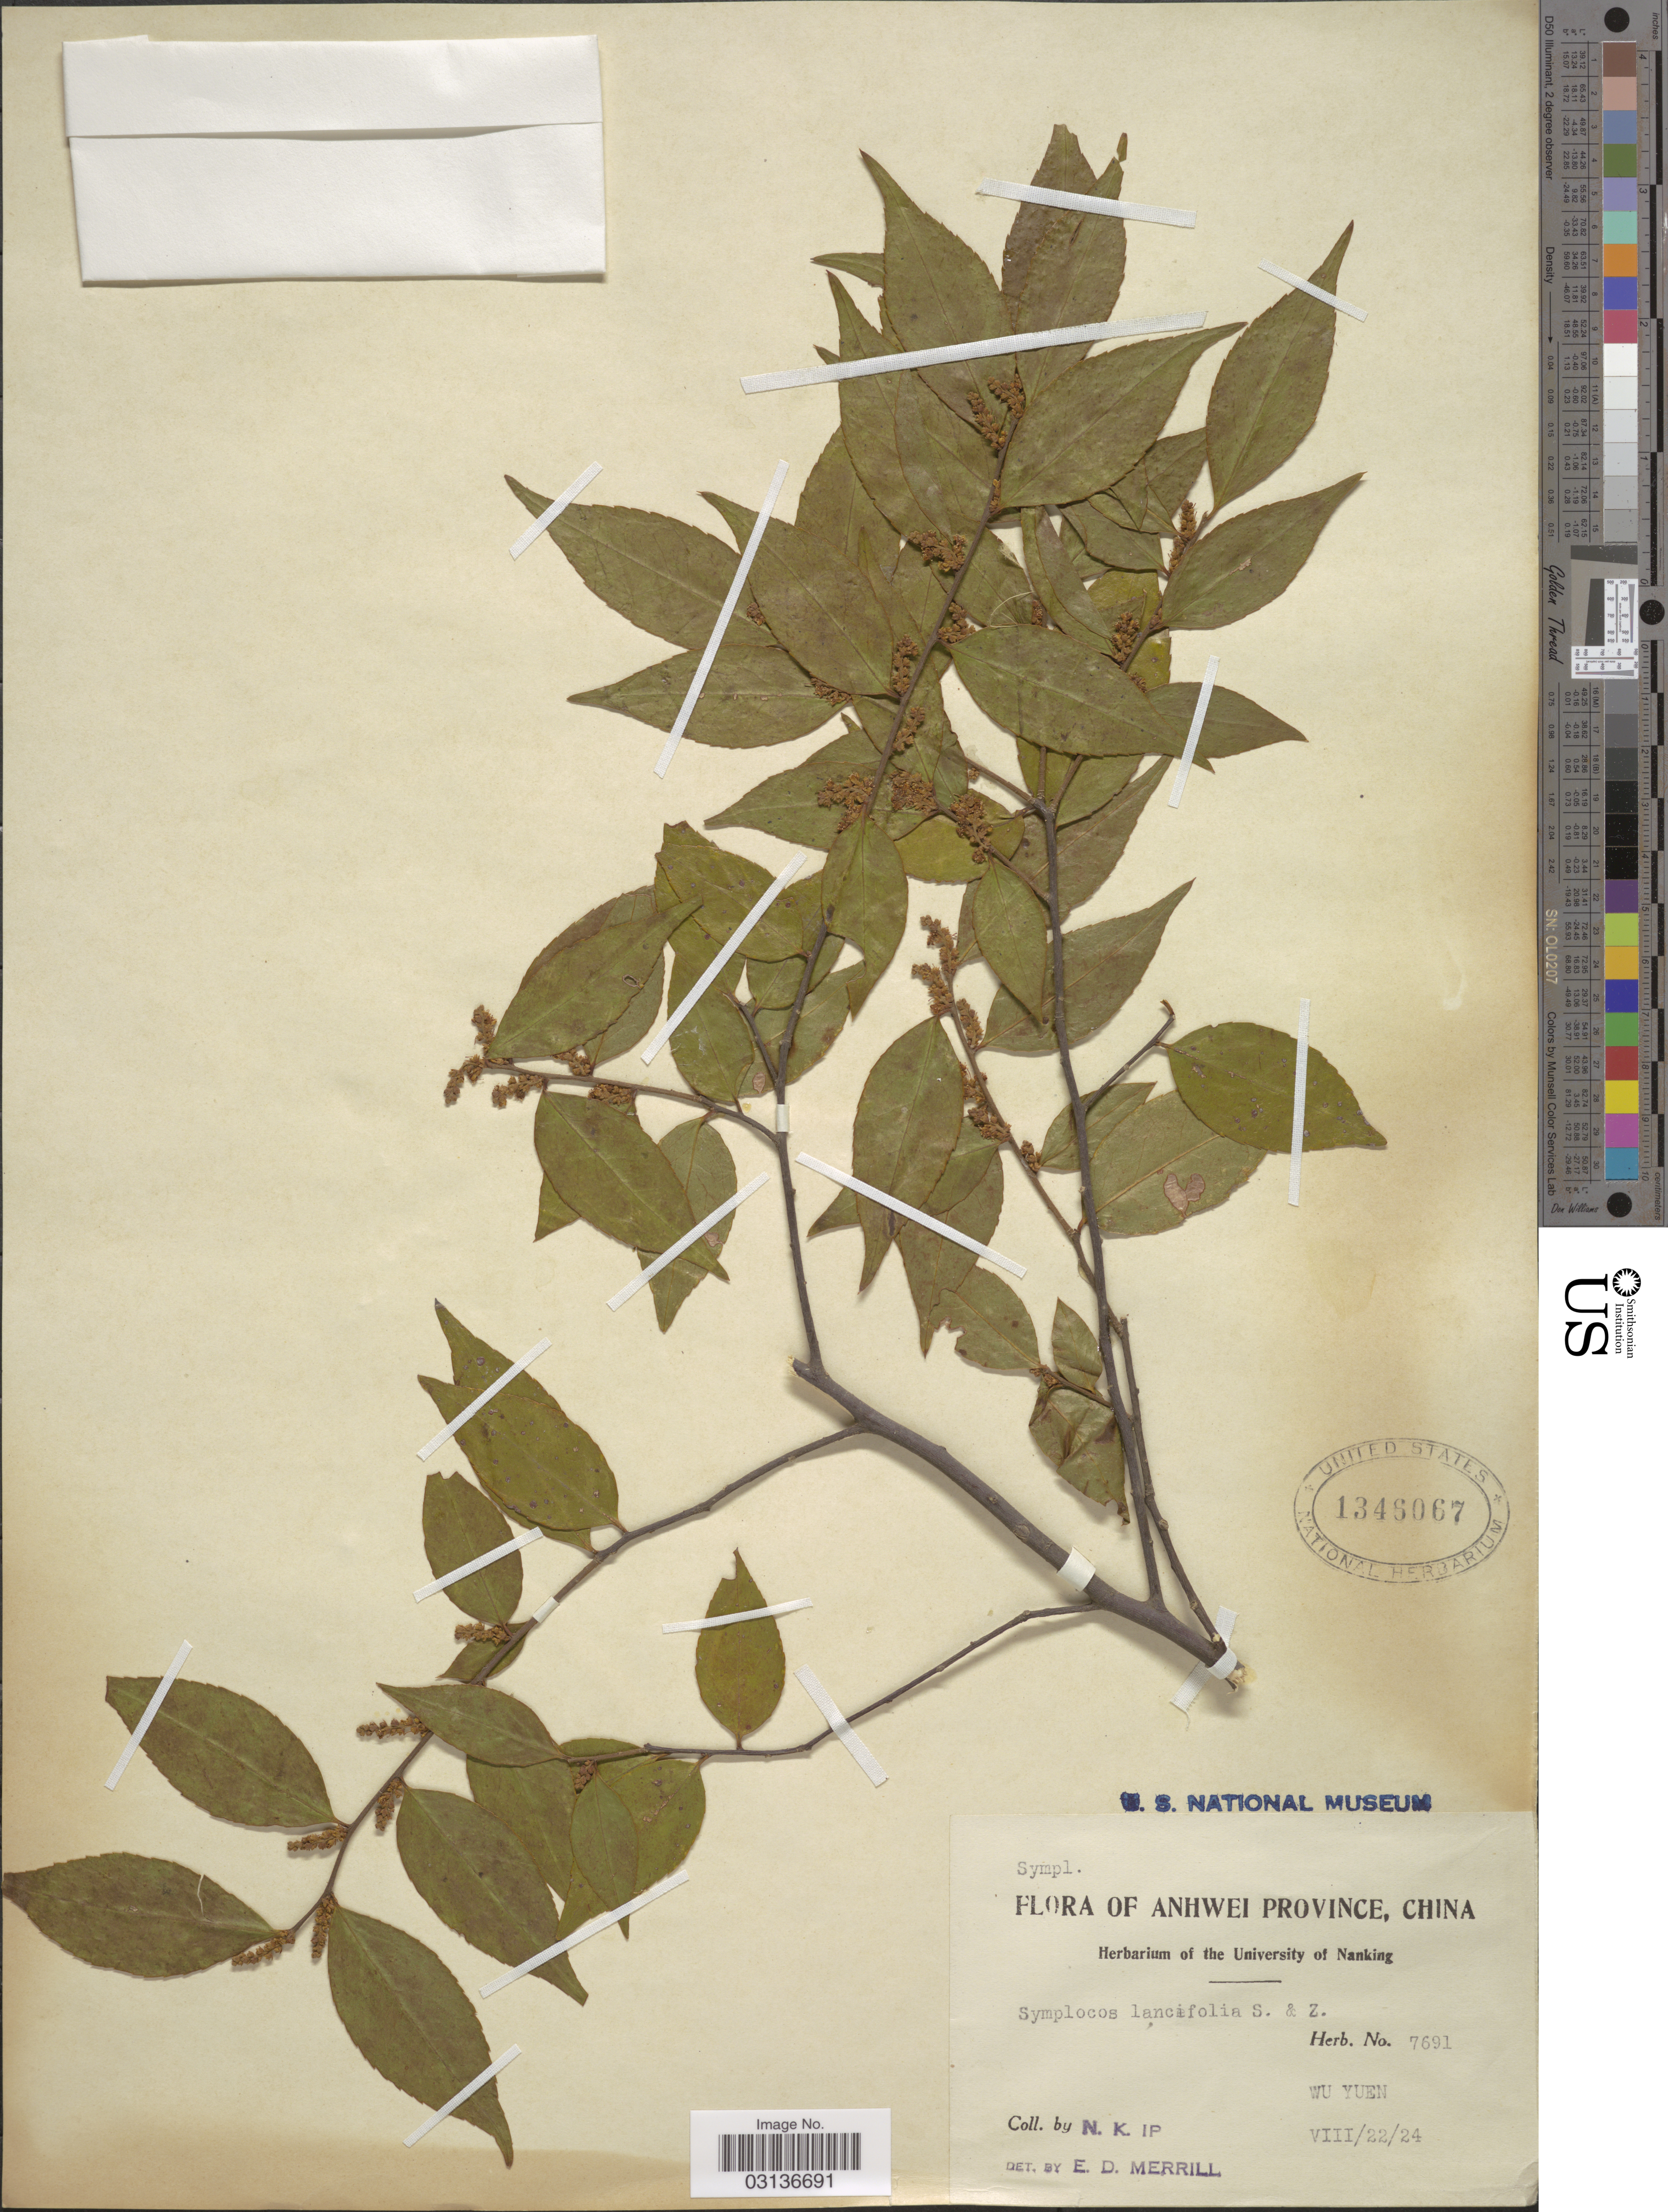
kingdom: Plantae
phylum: Tracheophyta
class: Magnoliopsida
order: Ericales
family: Symplocaceae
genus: Symplocos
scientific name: Symplocos lancifolia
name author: Siebert & Zucc.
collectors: N. Ip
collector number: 7691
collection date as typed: Transcribed d/m/y: 22/8/24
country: China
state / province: Anhui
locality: Anhwei Province. Wu Yuen.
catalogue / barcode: US 1346067